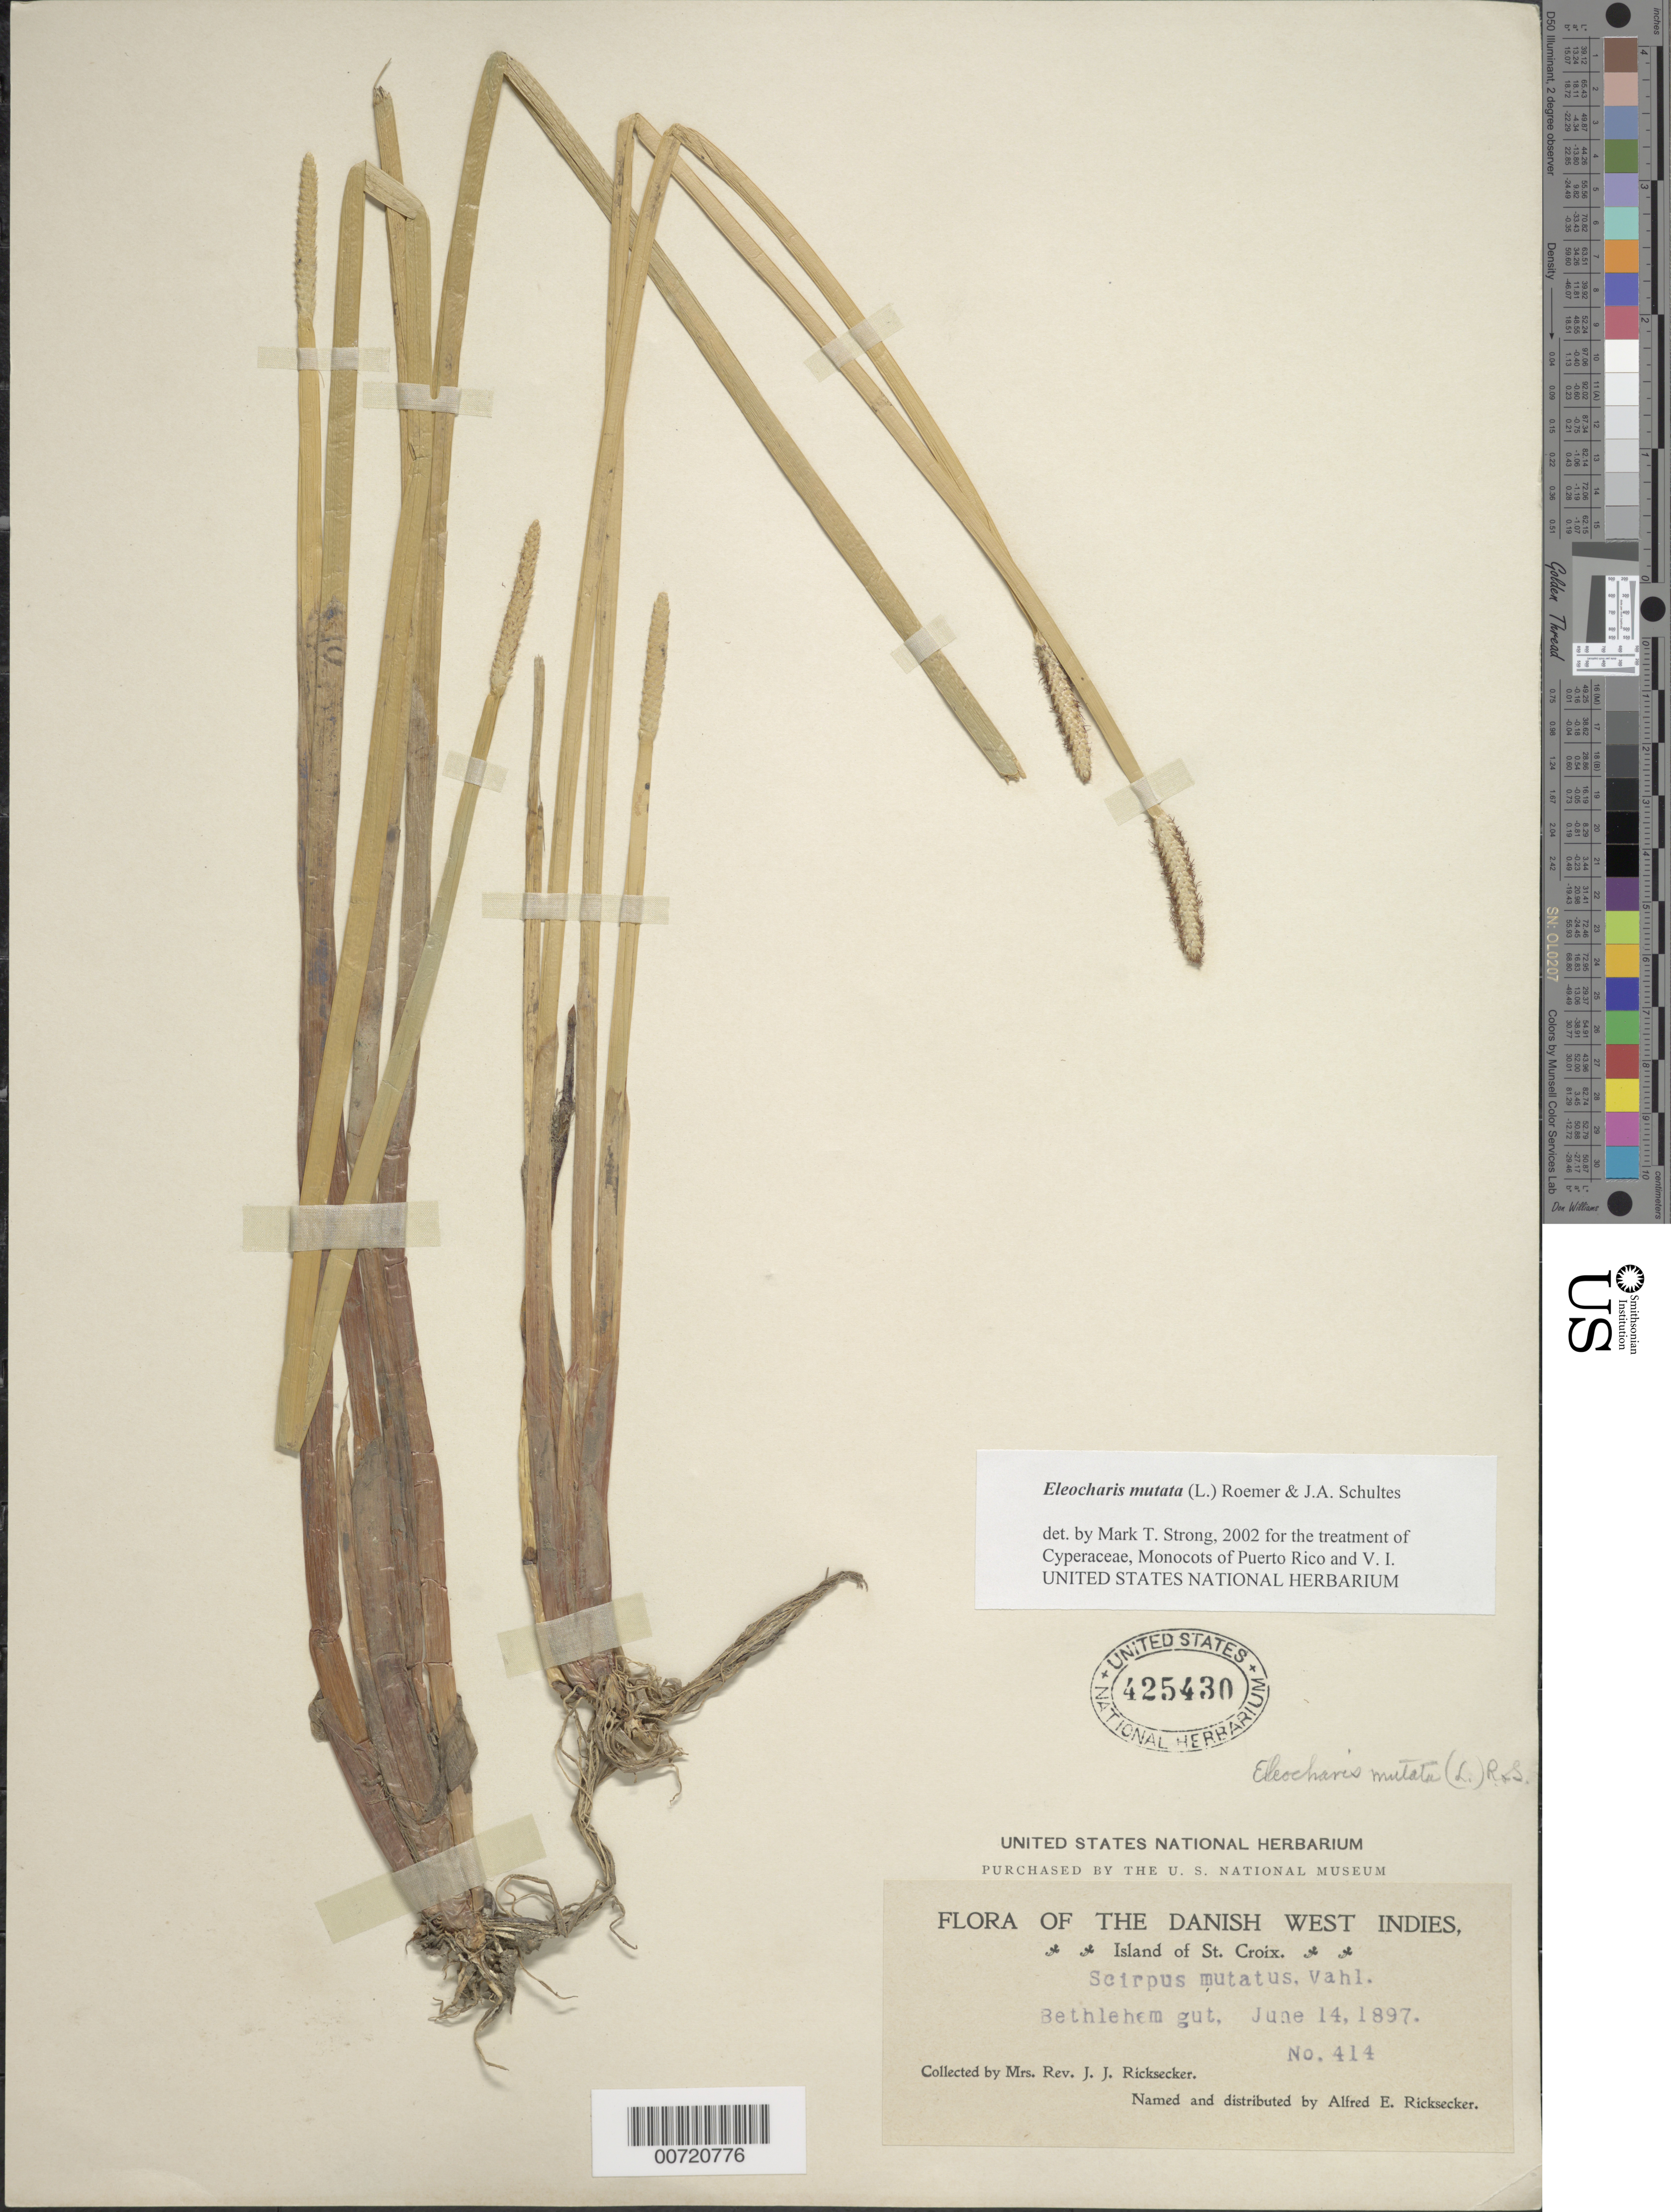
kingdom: Plantae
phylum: Tracheophyta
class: Liliopsida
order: Poales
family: Cyperaceae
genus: Eleocharis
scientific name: Eleocharis mutata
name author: (L.) Roem. & Schult.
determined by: Strong, M. T., (US), Smithsonian Institution - National Museum of Natural History (UNITED STATES)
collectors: L. A. Ricksecker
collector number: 414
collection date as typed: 14 Jun 1897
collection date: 1897-06-14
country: U.S. Virgin Islands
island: St. Croix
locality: St. Croix: Bethlehem Gut.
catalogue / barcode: US 425430